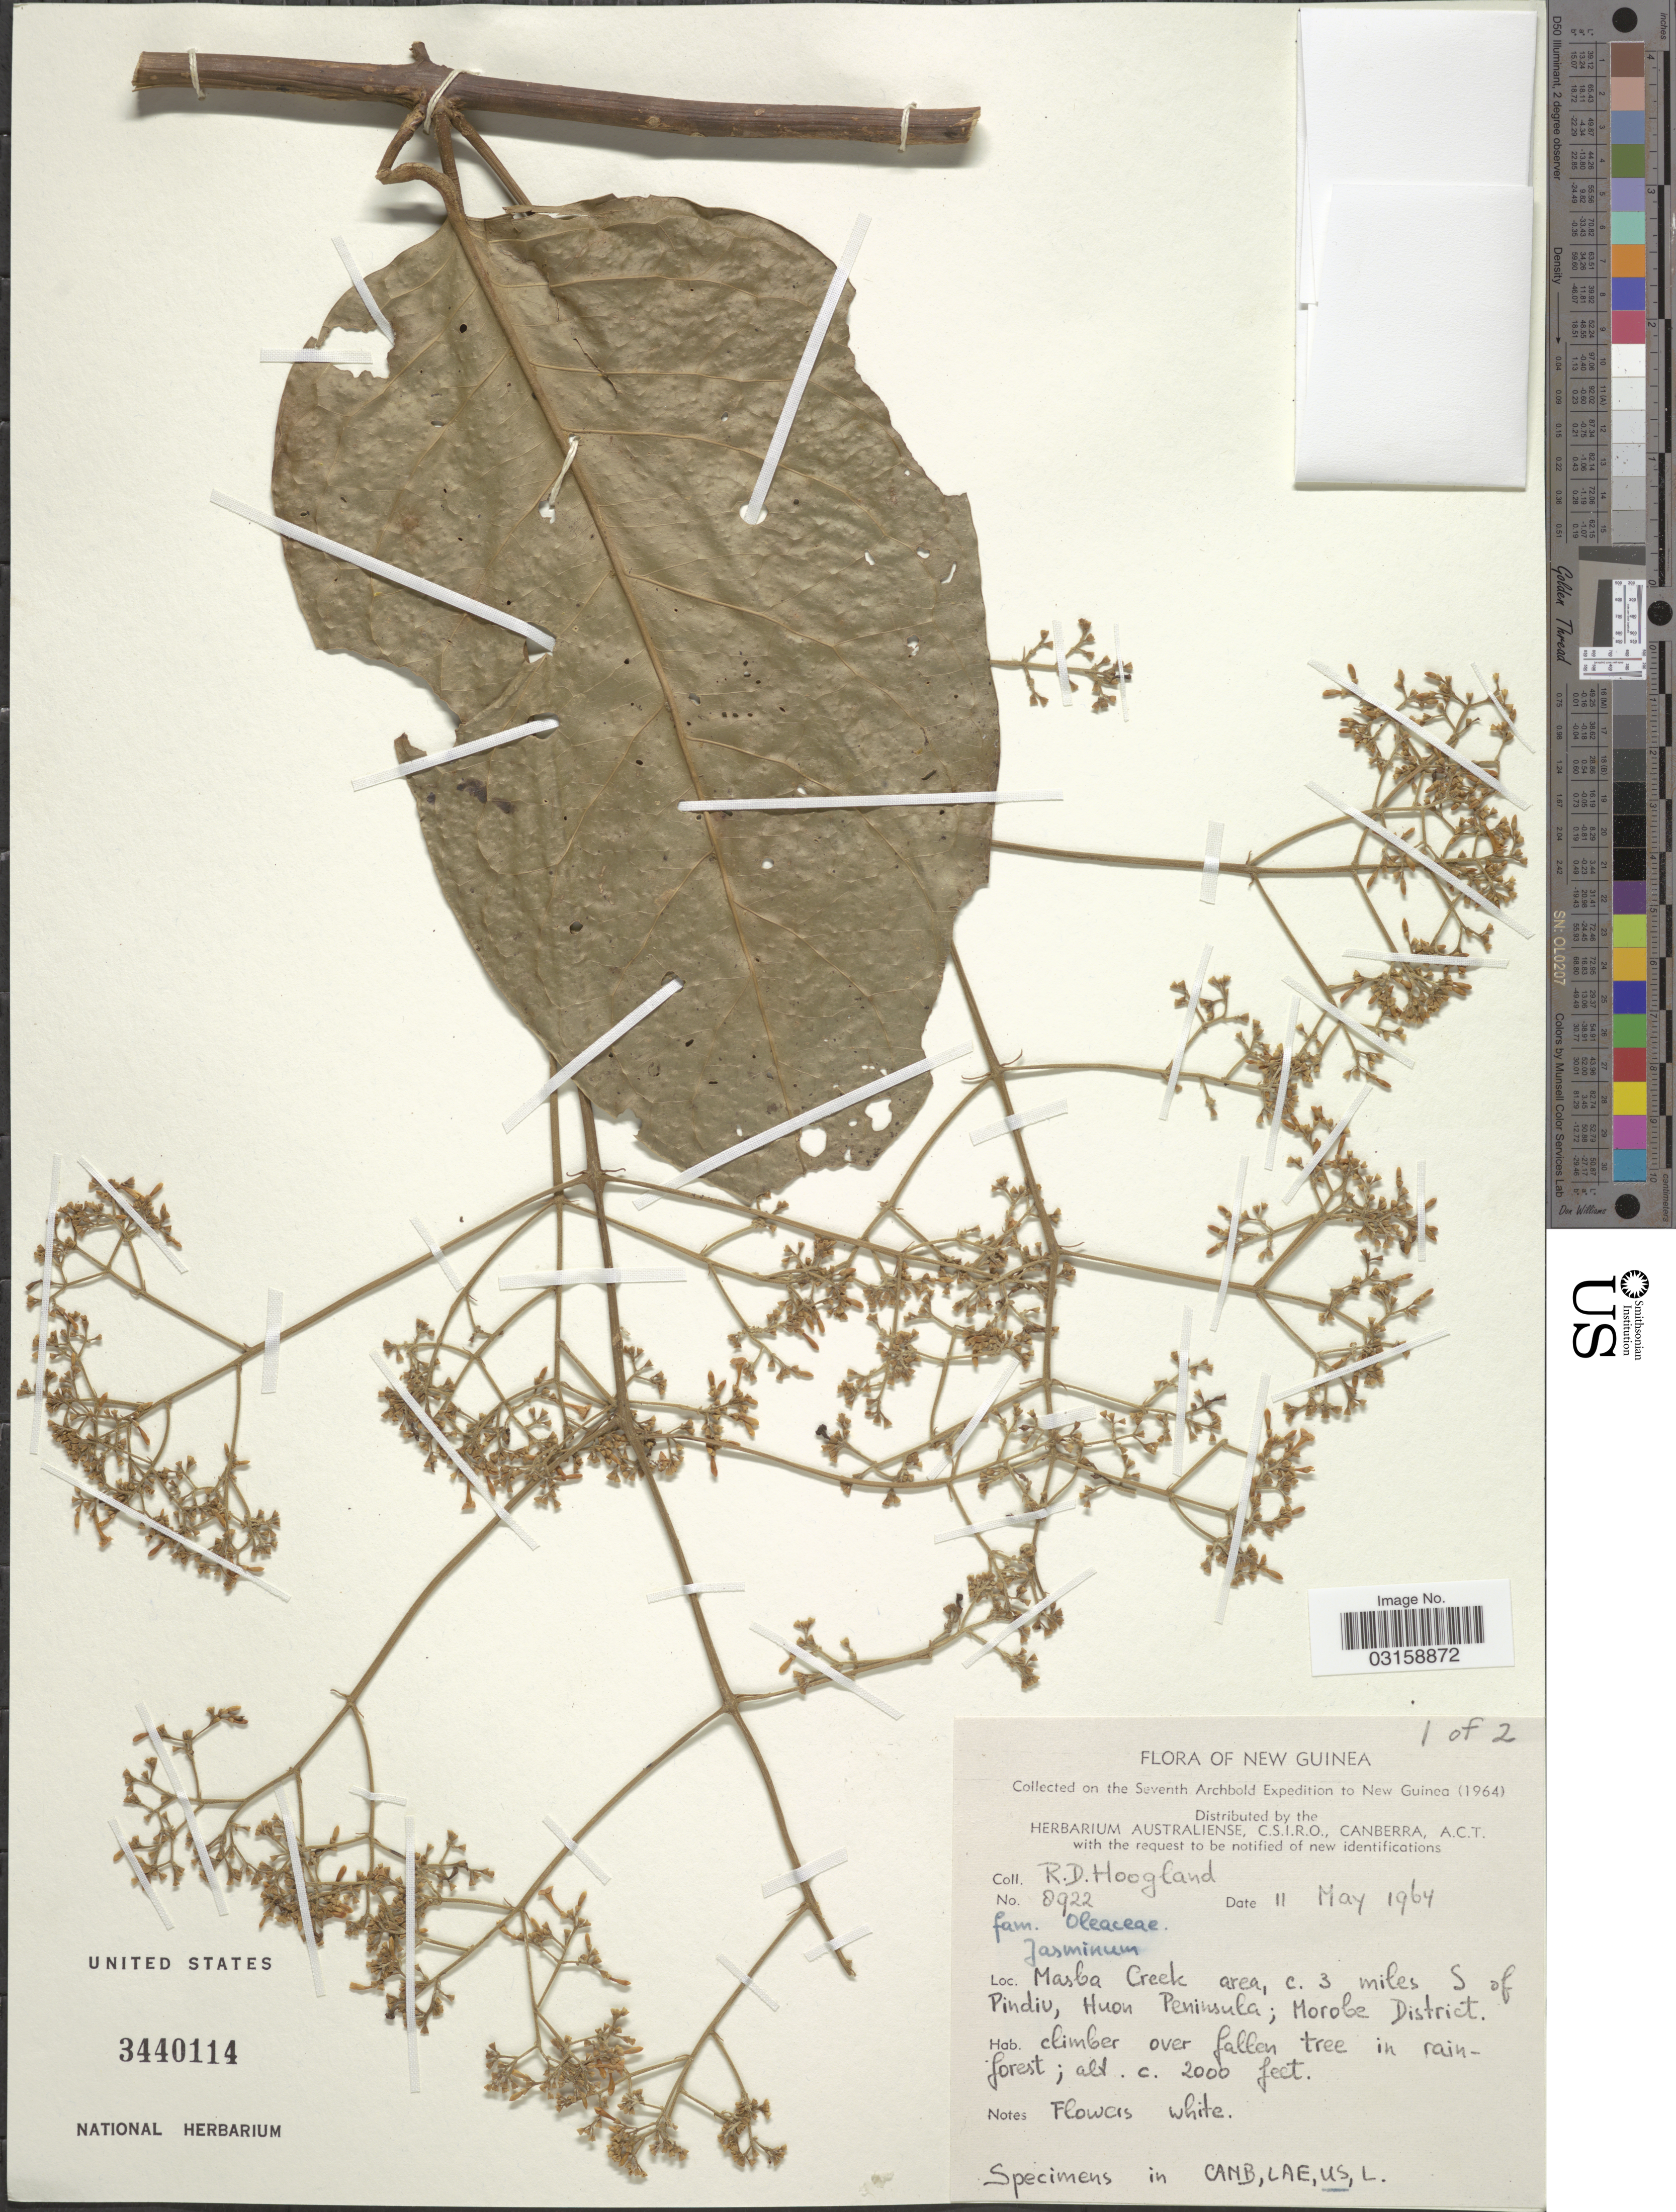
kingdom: Plantae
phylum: Tracheophyta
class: Magnoliopsida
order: Lamiales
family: Oleaceae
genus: Jasminum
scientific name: Jasminum sp.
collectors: R. D. Hoogland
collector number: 8922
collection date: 1964-05-11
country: Papua New Guinea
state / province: Morobe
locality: New Guinea. Masba creek area, c. 3 miles S of Pindiu, Huon Peninsula.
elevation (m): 610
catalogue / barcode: US 3440114